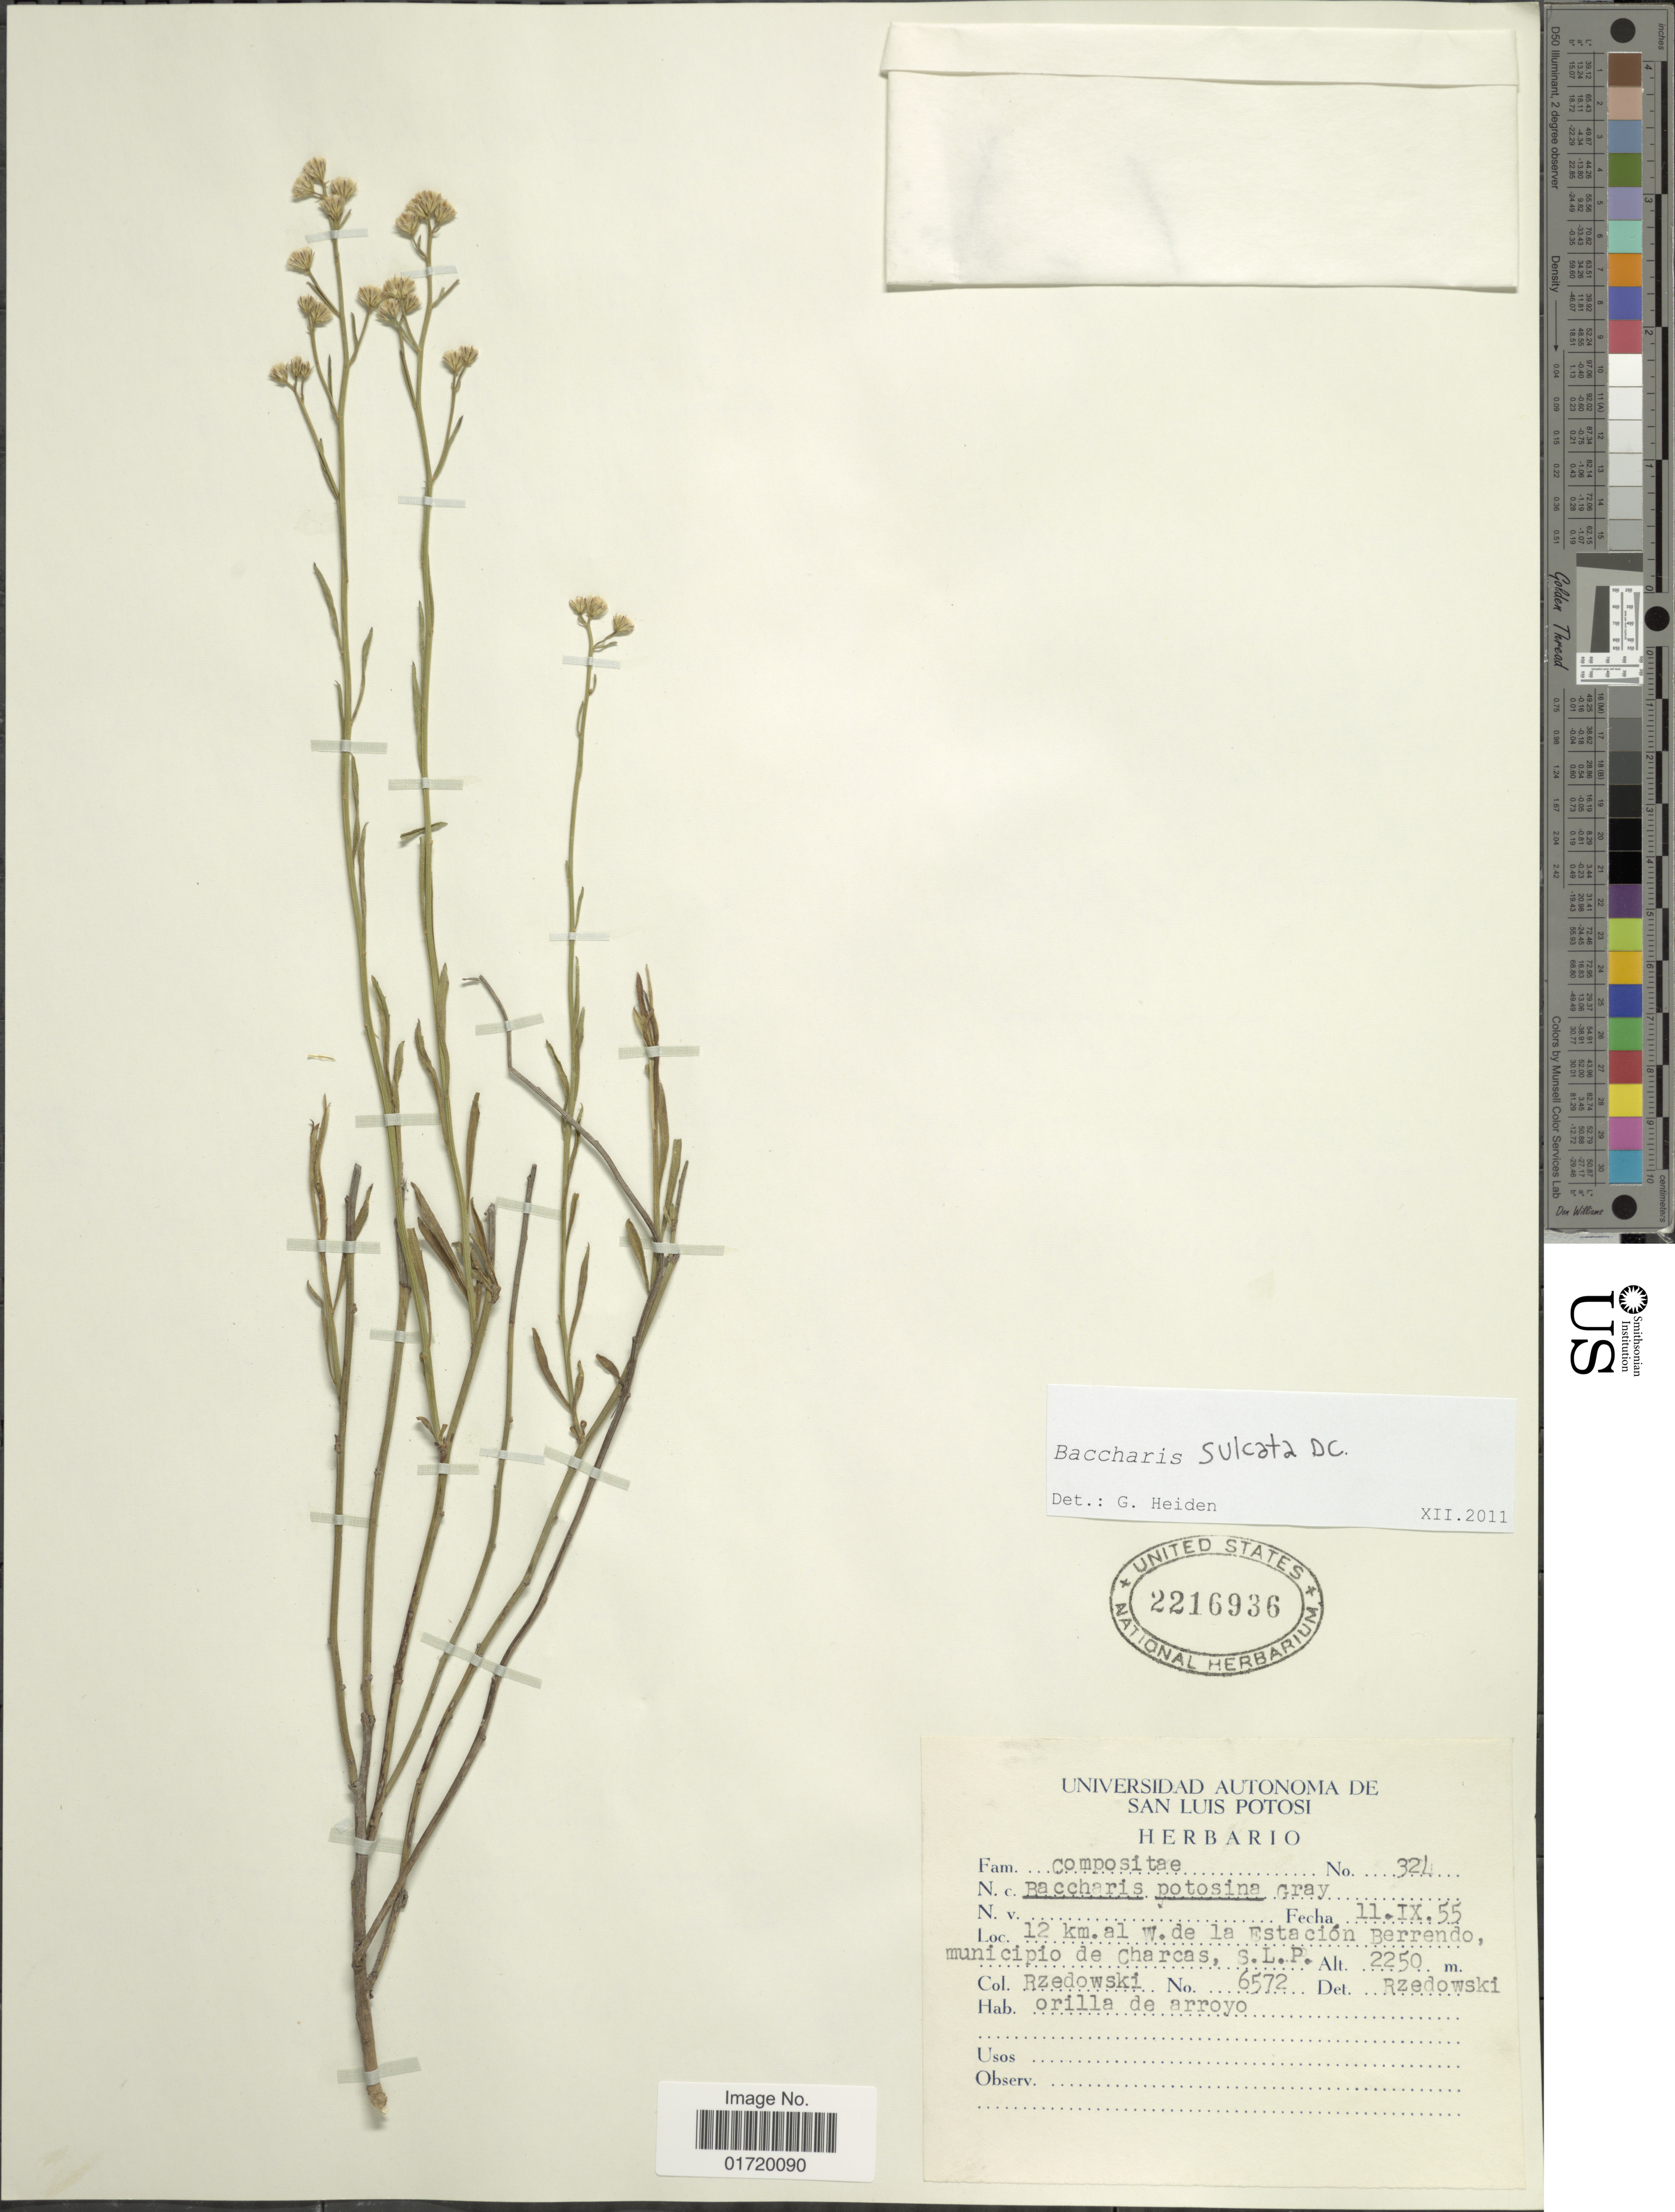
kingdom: Plantae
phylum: Tracheophyta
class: Magnoliopsida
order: Asterales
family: Asteraceae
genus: Baccharis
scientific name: Baccharis sulcata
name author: DC.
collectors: Rzedowski, --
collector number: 6572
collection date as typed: Transcribed d/m/y: 11/9/55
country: Mexico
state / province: San Luis Potosí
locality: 12 km al W de la Estacion Berrendo, municipio de Charcas, S. L. P.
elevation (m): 2250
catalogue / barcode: US 2216936